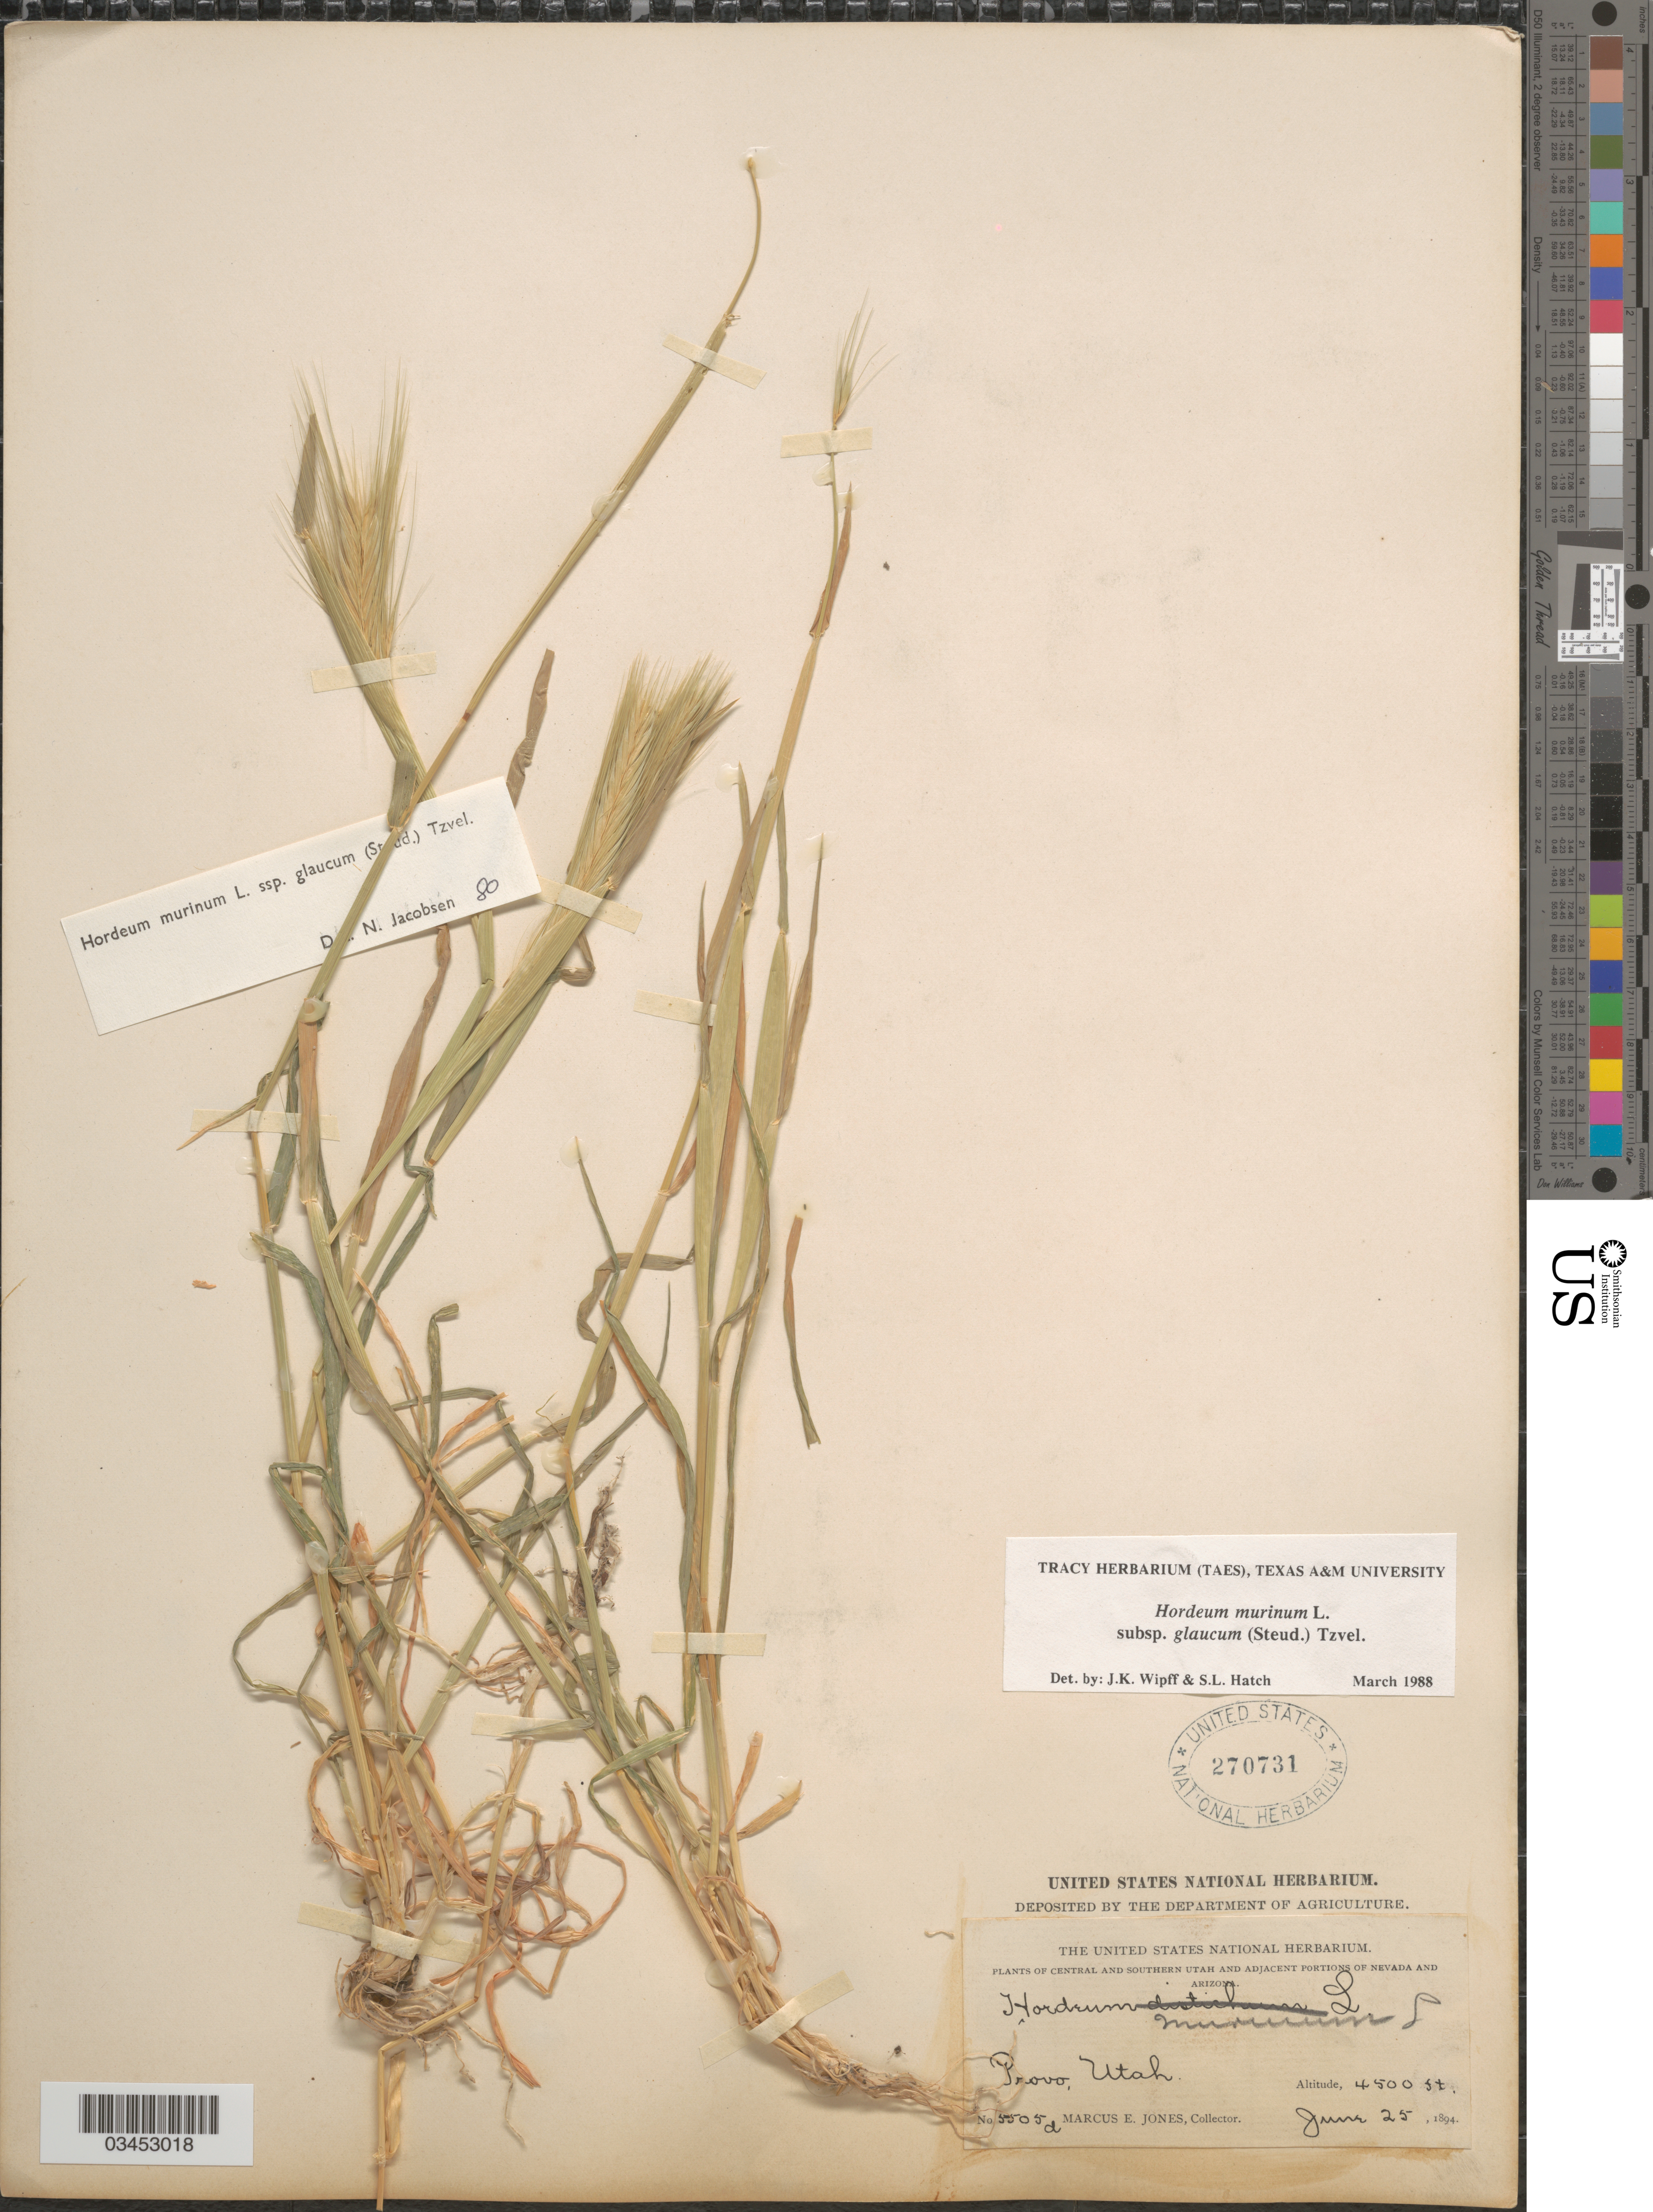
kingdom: Plantae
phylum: Tracheophyta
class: Liliopsida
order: Poales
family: Poaceae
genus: Hordeum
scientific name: Hordeum murinum subsp. glaucum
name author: (Steud.) Tzvelev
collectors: M. E. Jones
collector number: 5505d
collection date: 1894-06-25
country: United States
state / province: Utah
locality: Provo. Central And Southern Utah.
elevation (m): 1372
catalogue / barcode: US 270731